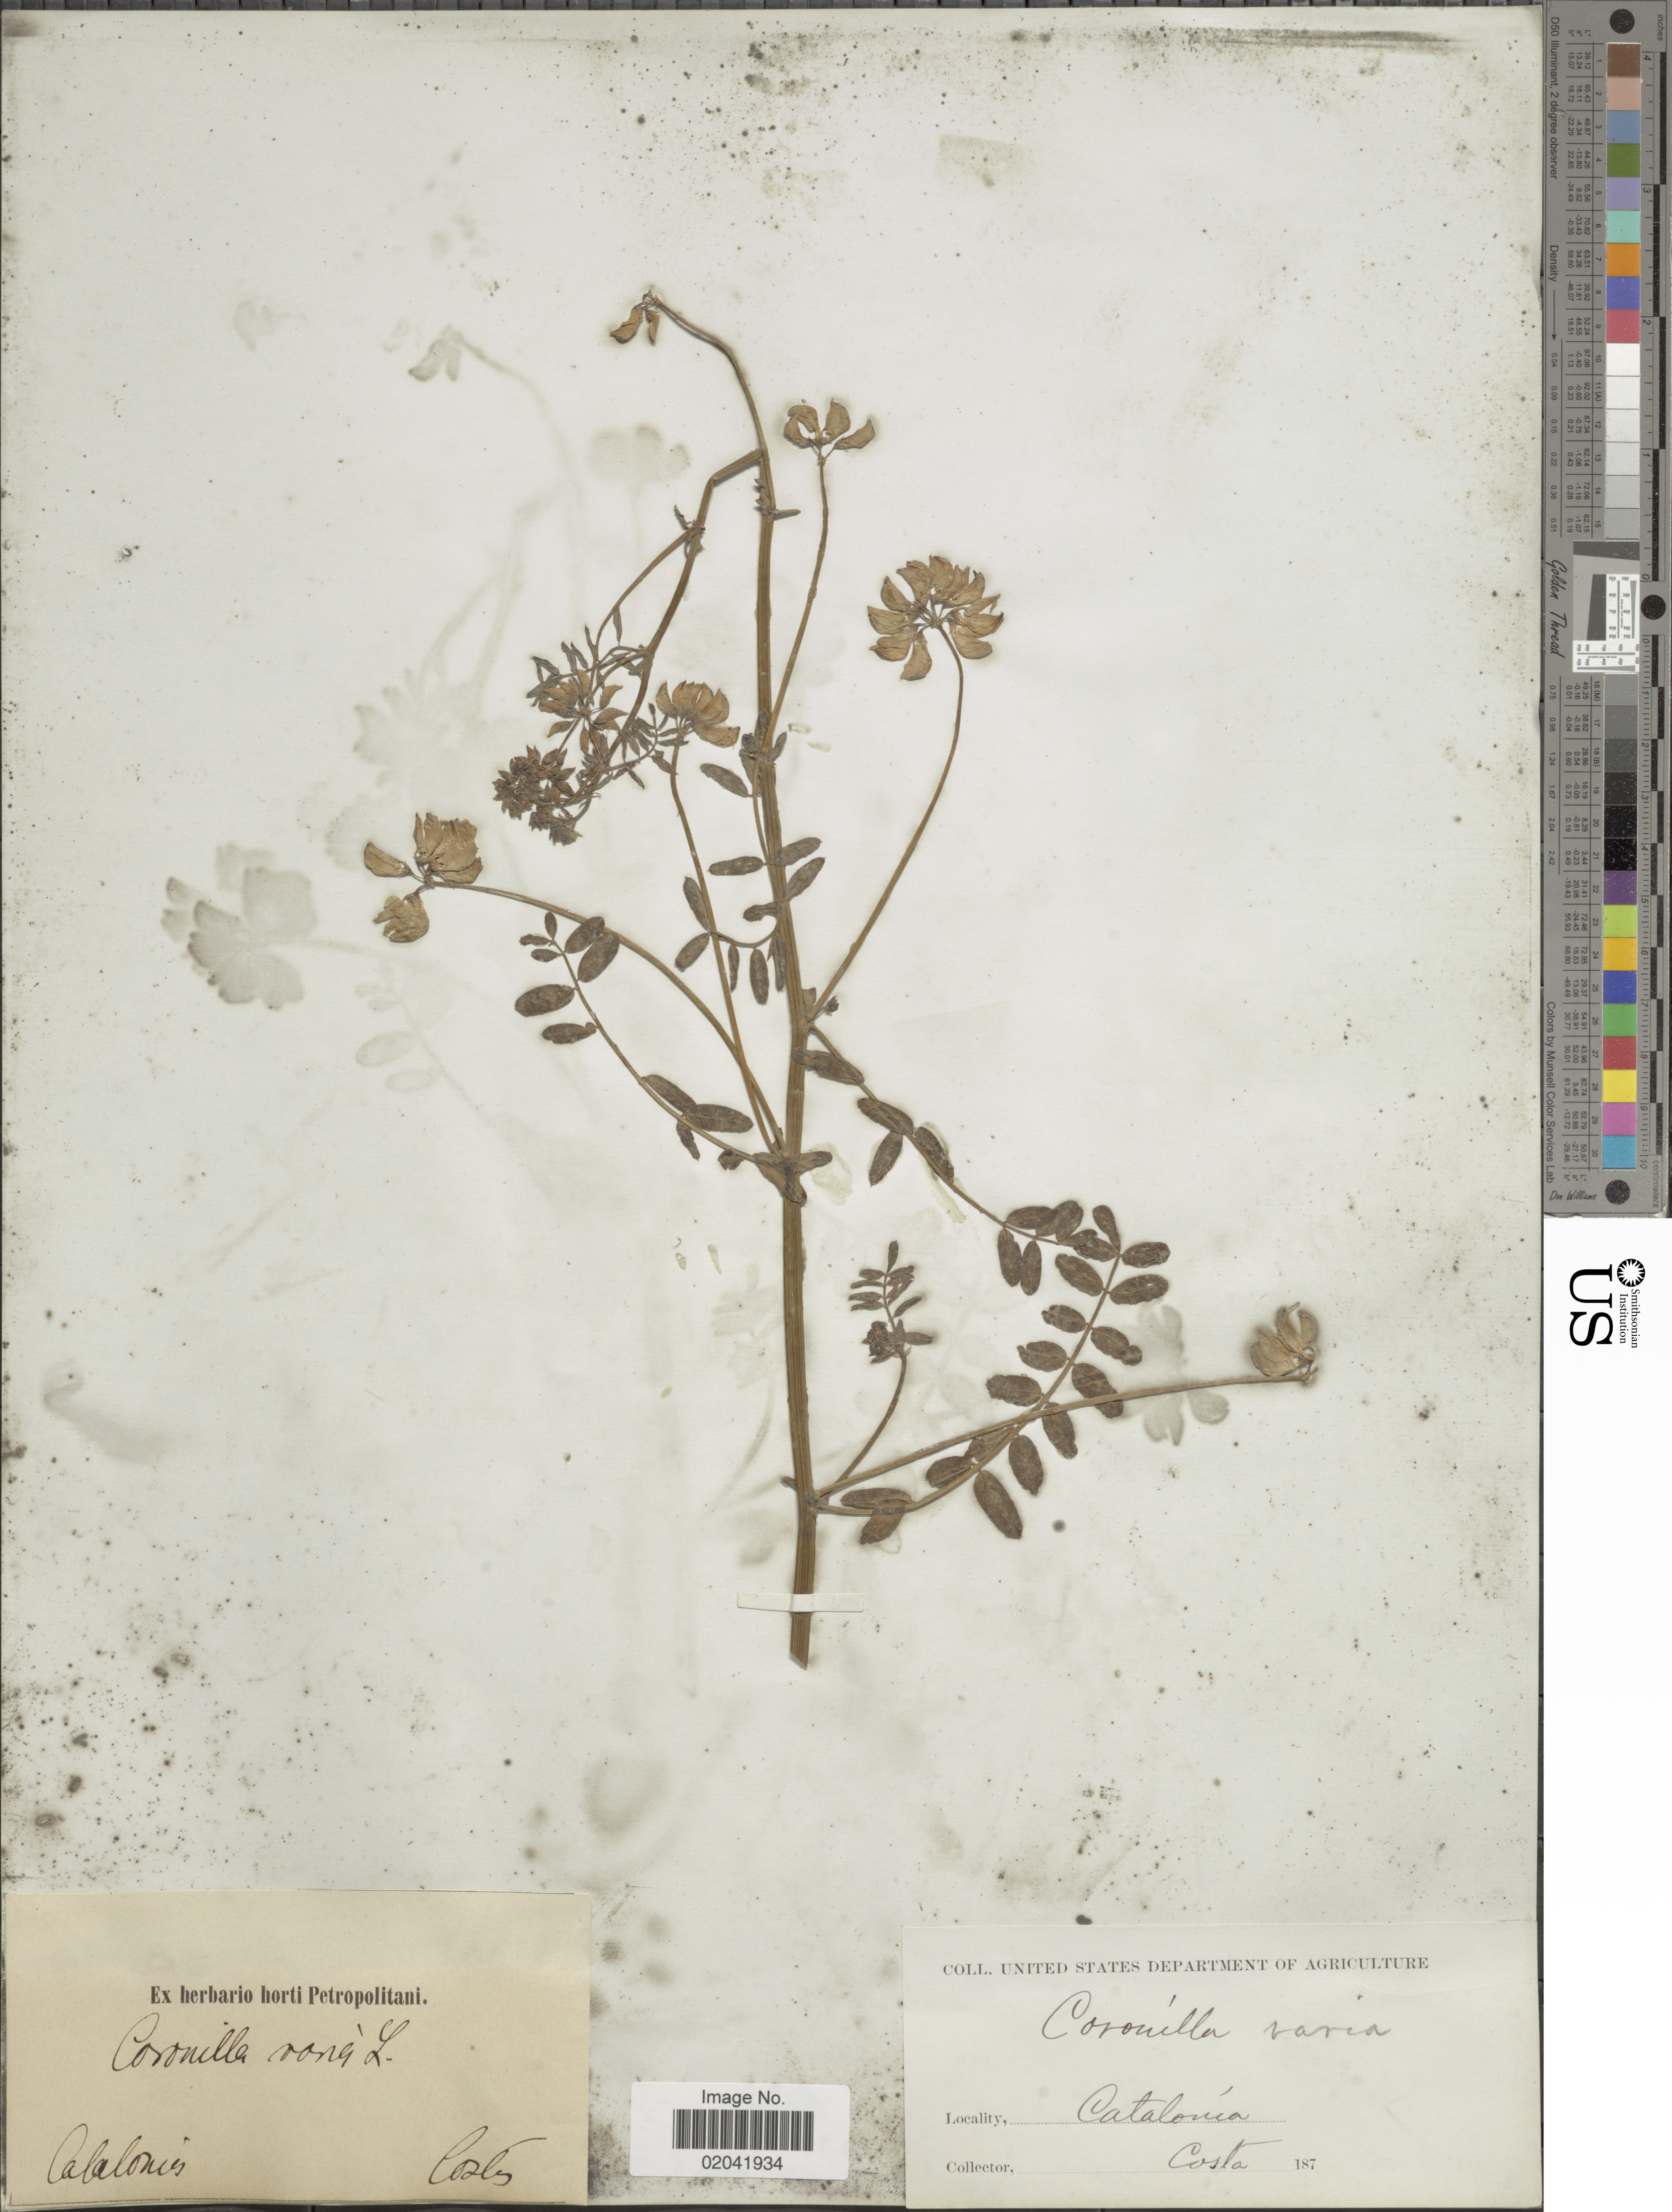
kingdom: Plantae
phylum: Tracheophyta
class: Magnoliopsida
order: Fabales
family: Fabaceae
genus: Coronilla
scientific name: Coronilla varia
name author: L.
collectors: -. Costa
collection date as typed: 187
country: Spain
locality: Catalonía